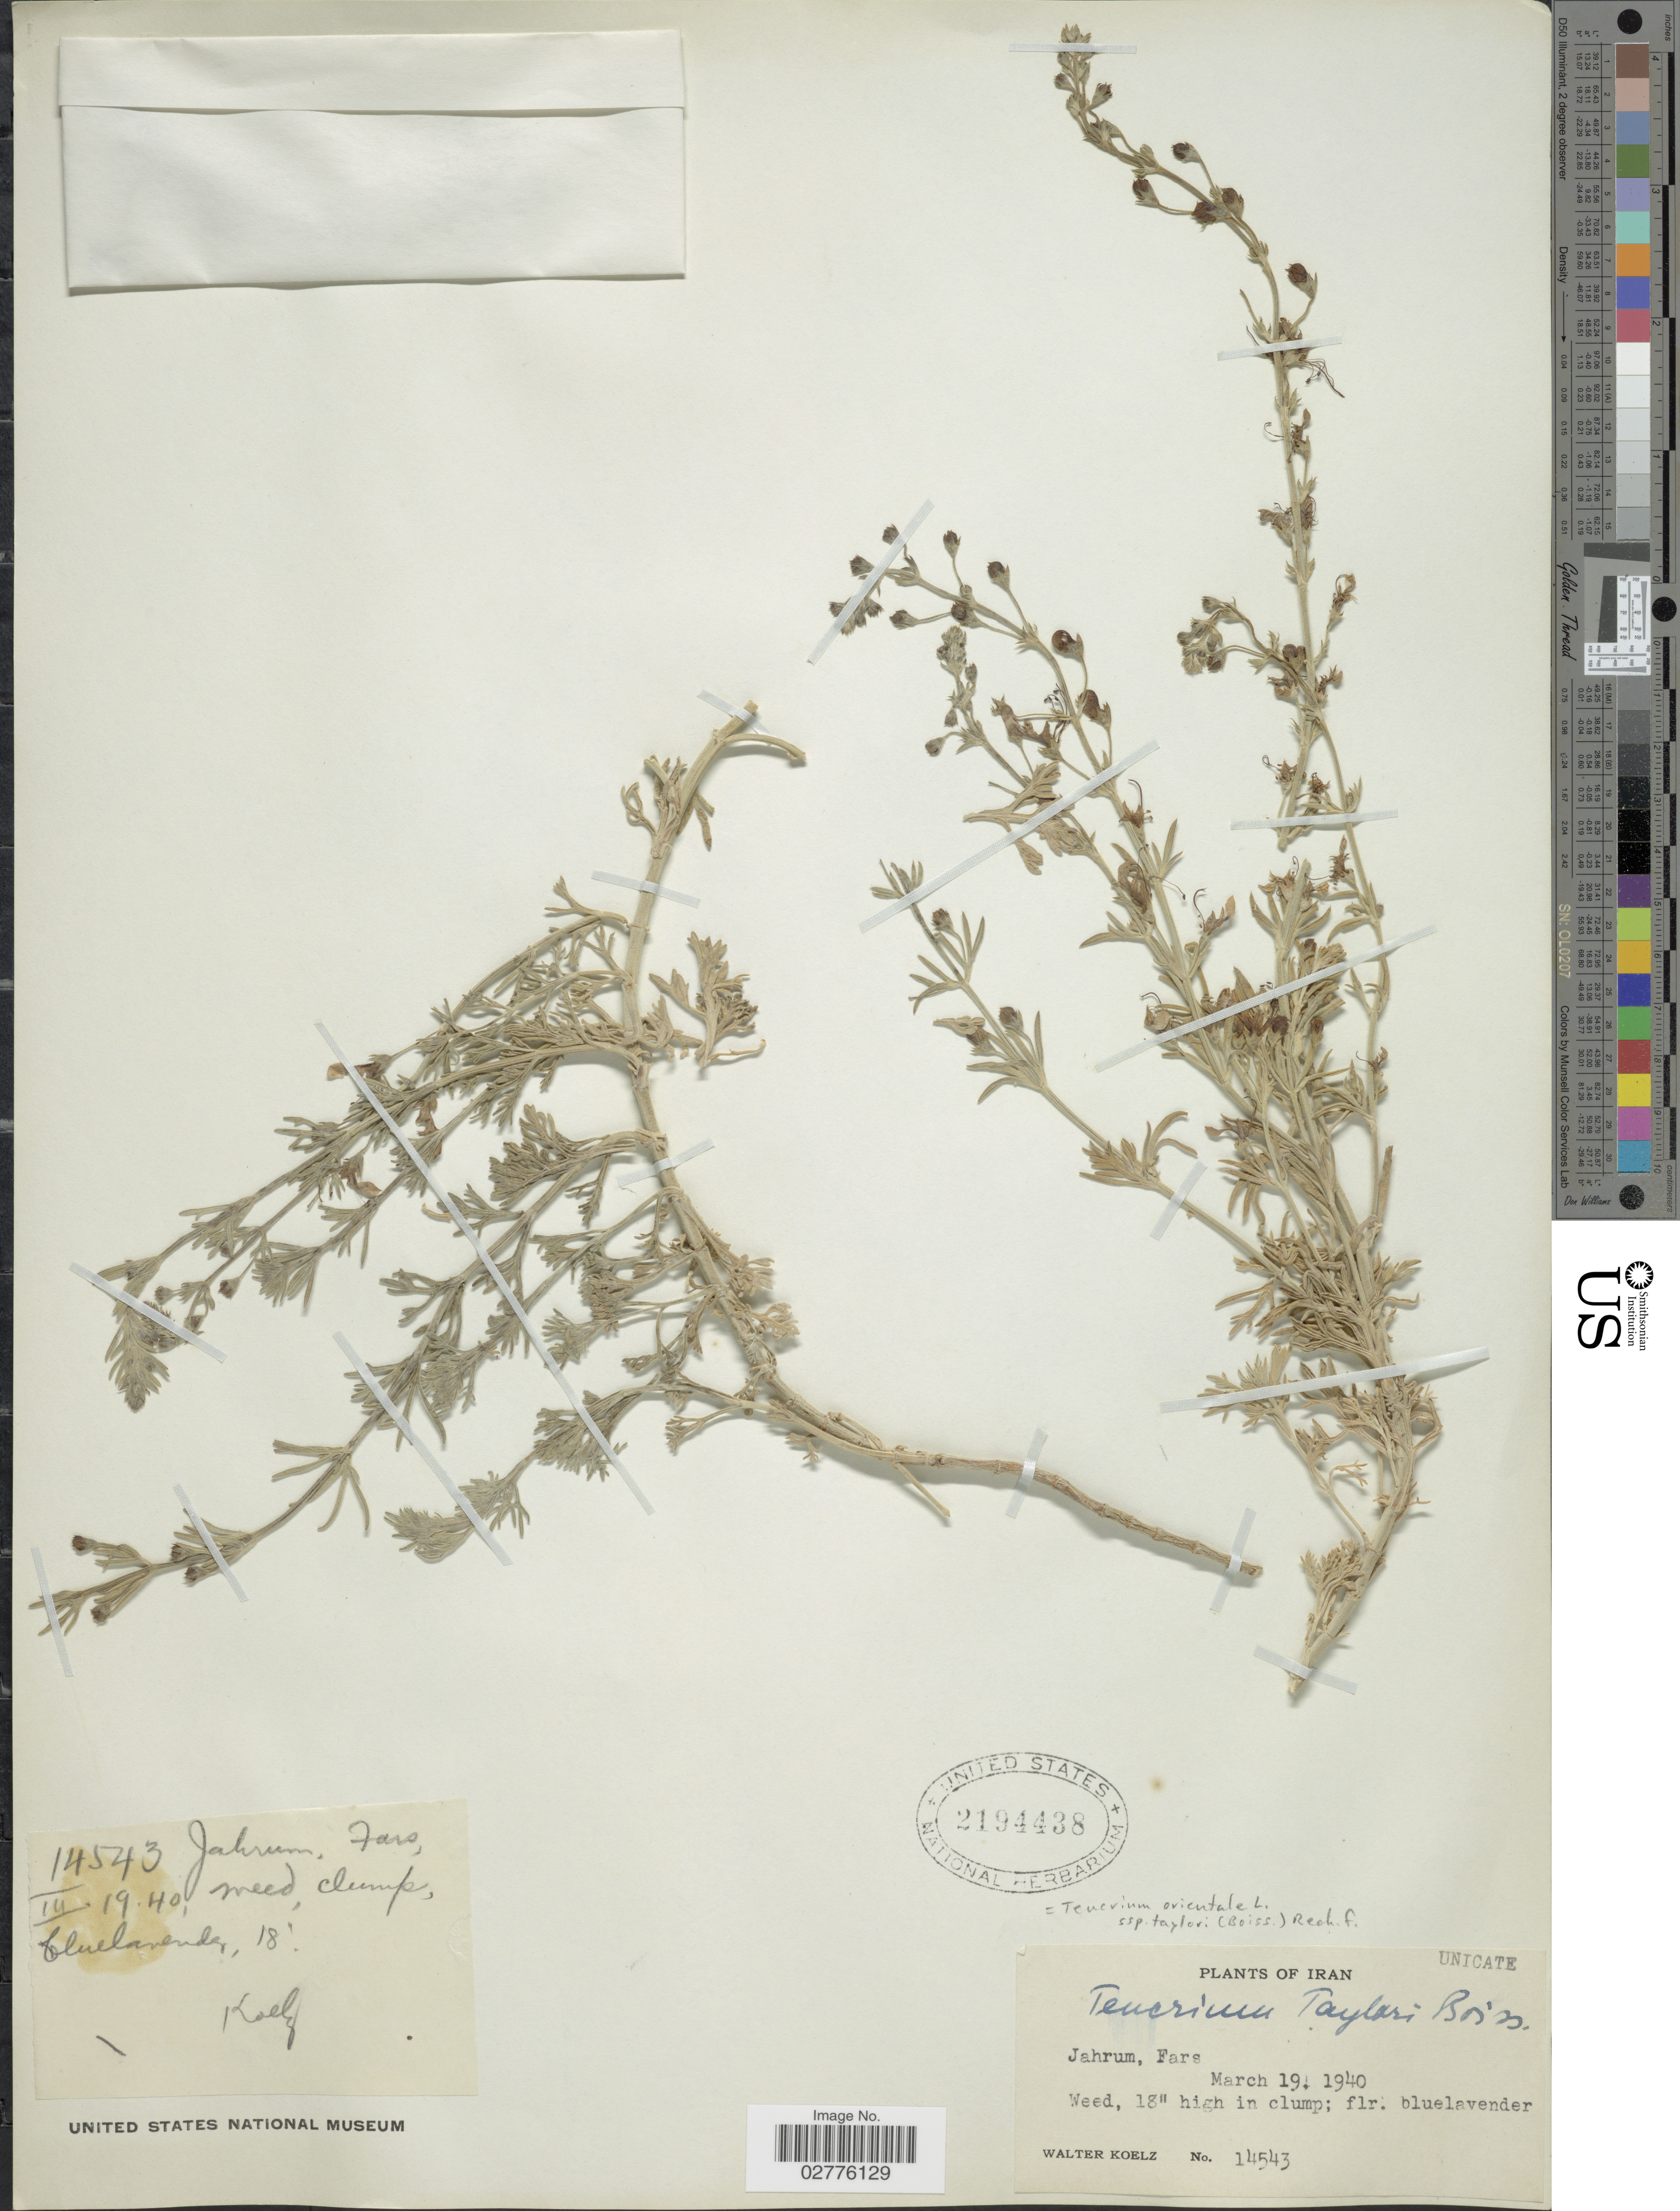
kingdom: Plantae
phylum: Tracheophyta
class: Magnoliopsida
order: Lamiales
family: Lamiaceae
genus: Teucrium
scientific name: Teucrium orientale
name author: L.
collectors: W. N. Koelz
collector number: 14543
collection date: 1940-03-19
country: Iran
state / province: Fars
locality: Jahrum.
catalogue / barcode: US 2194438